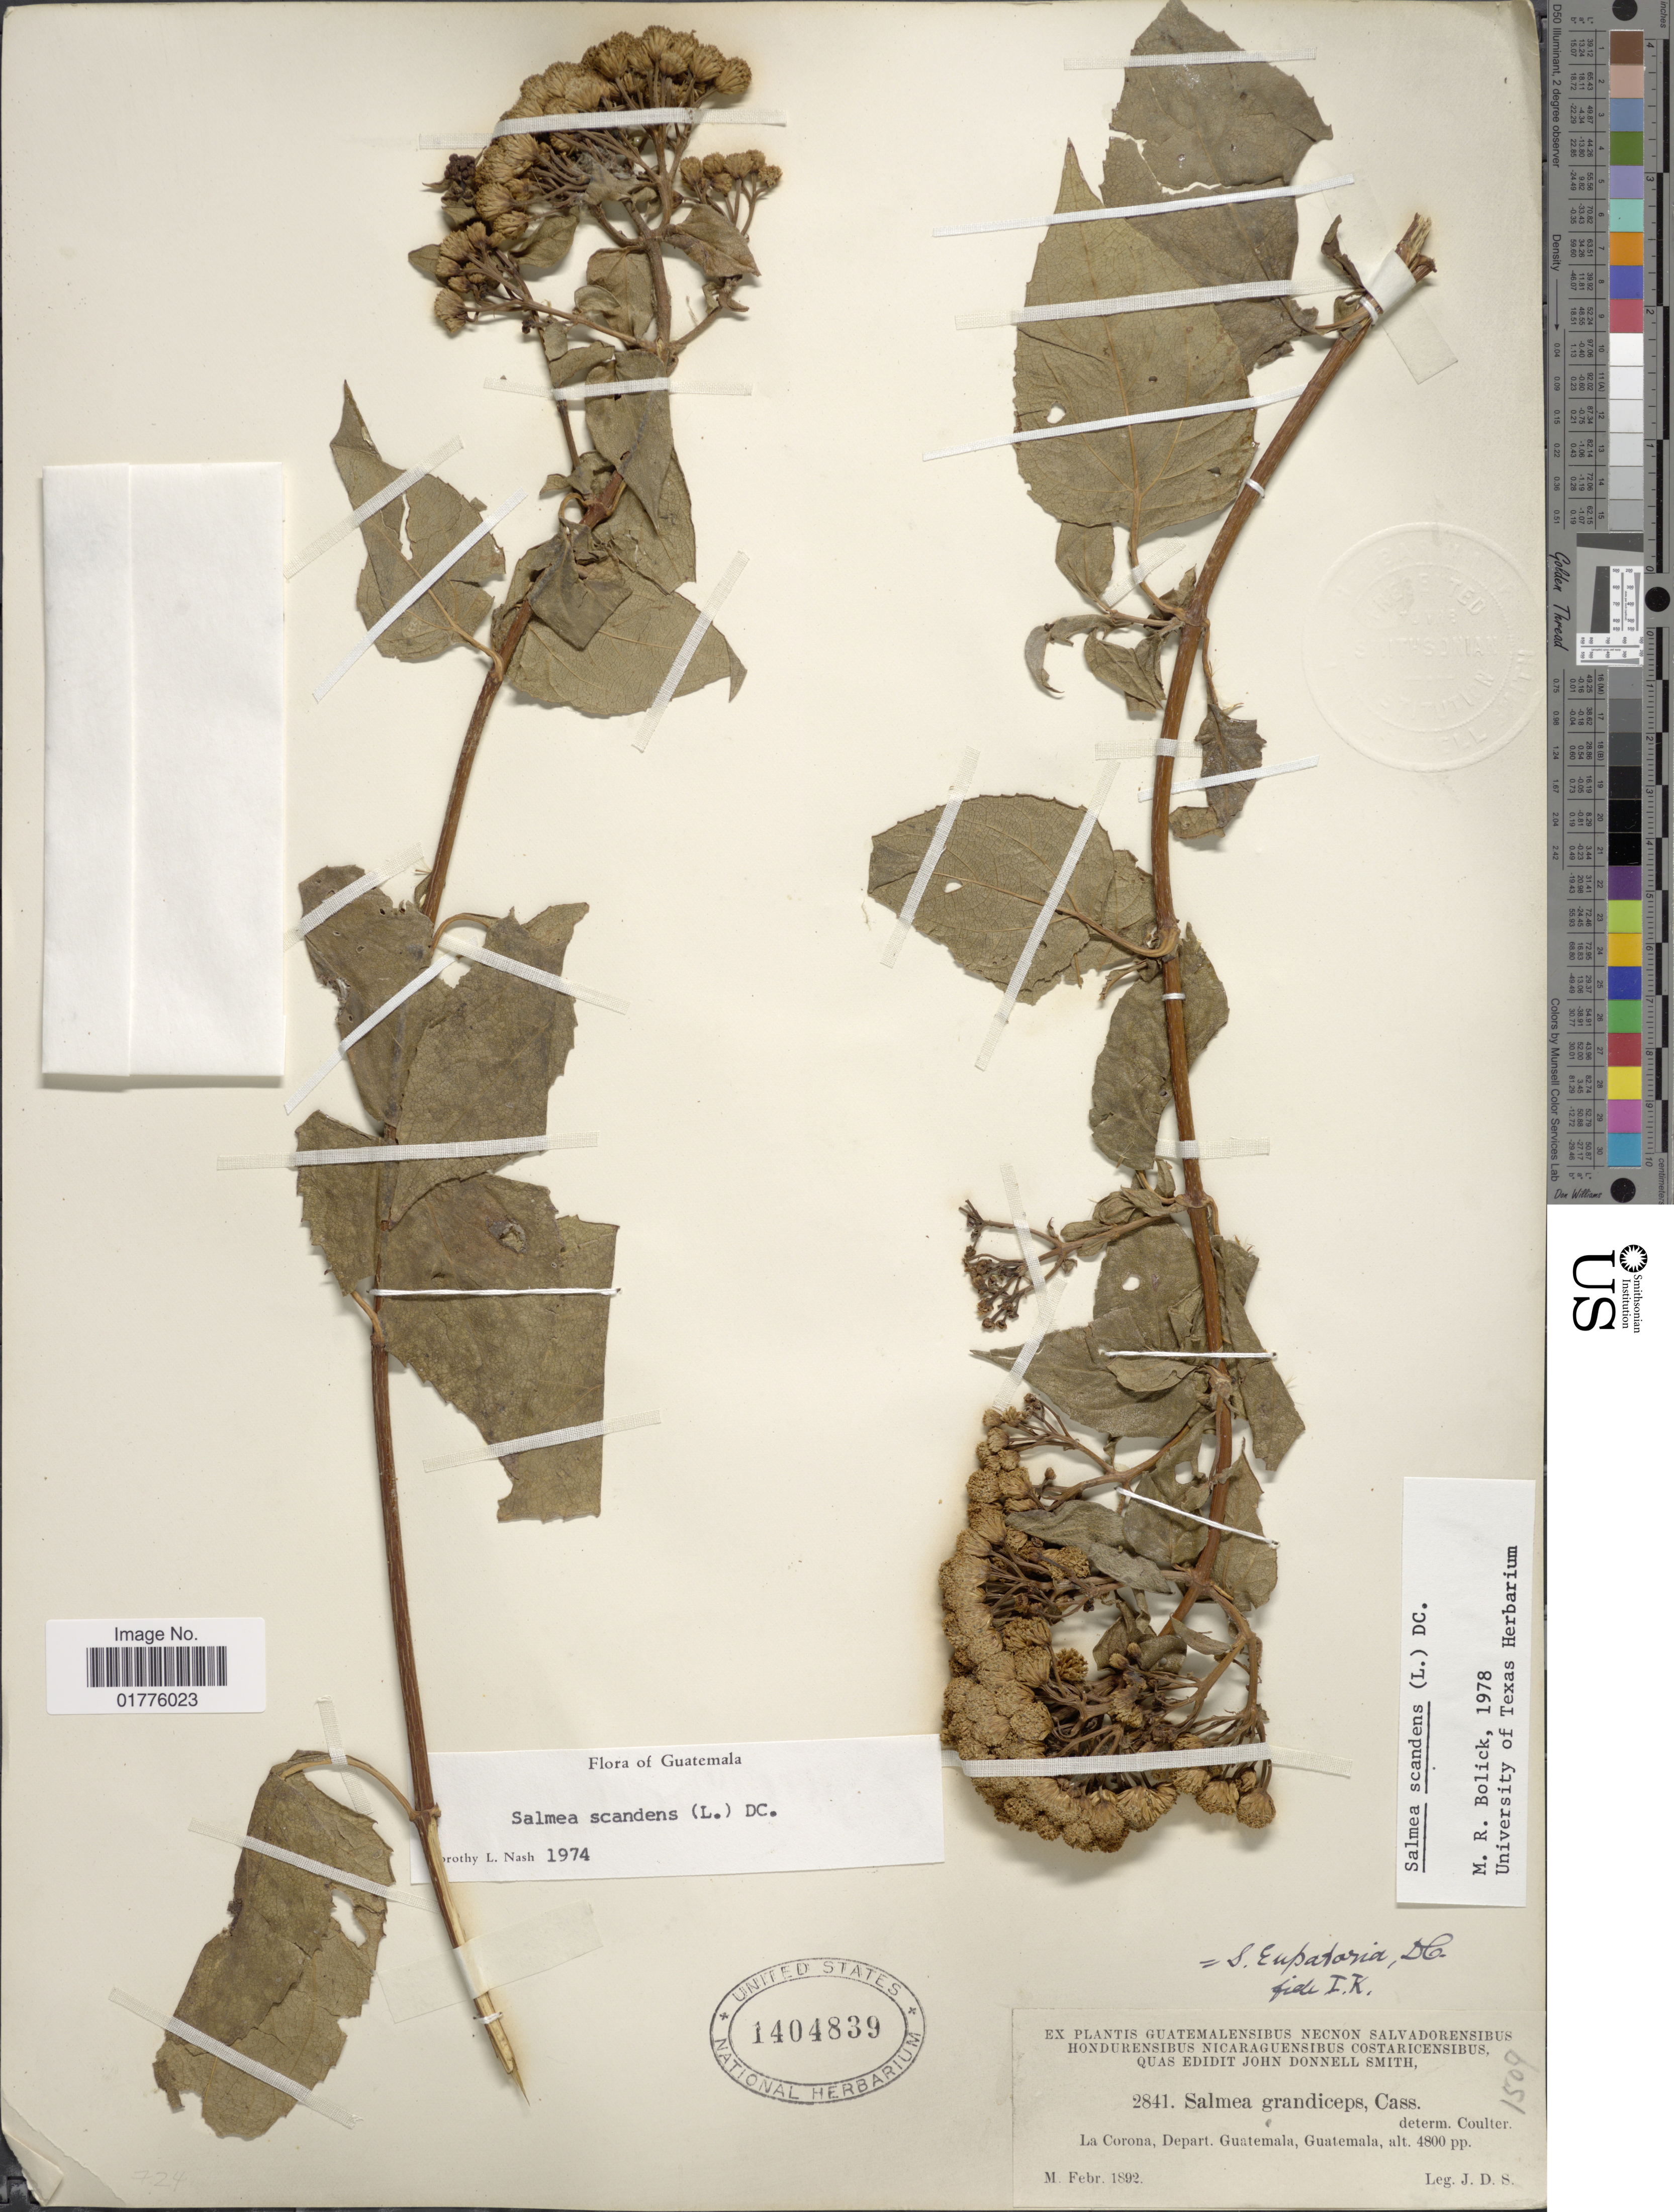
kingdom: Plantae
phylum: Tracheophyta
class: Magnoliopsida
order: Asterales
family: Asteraceae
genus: Salmea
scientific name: Salmea scandens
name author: (L.) DC.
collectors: J. Donnell Smith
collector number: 2841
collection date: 1892-02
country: Guatemala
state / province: Guatemala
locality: La Corona, Depart. Guatemala, Guatemala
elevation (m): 1463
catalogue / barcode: US 1404839